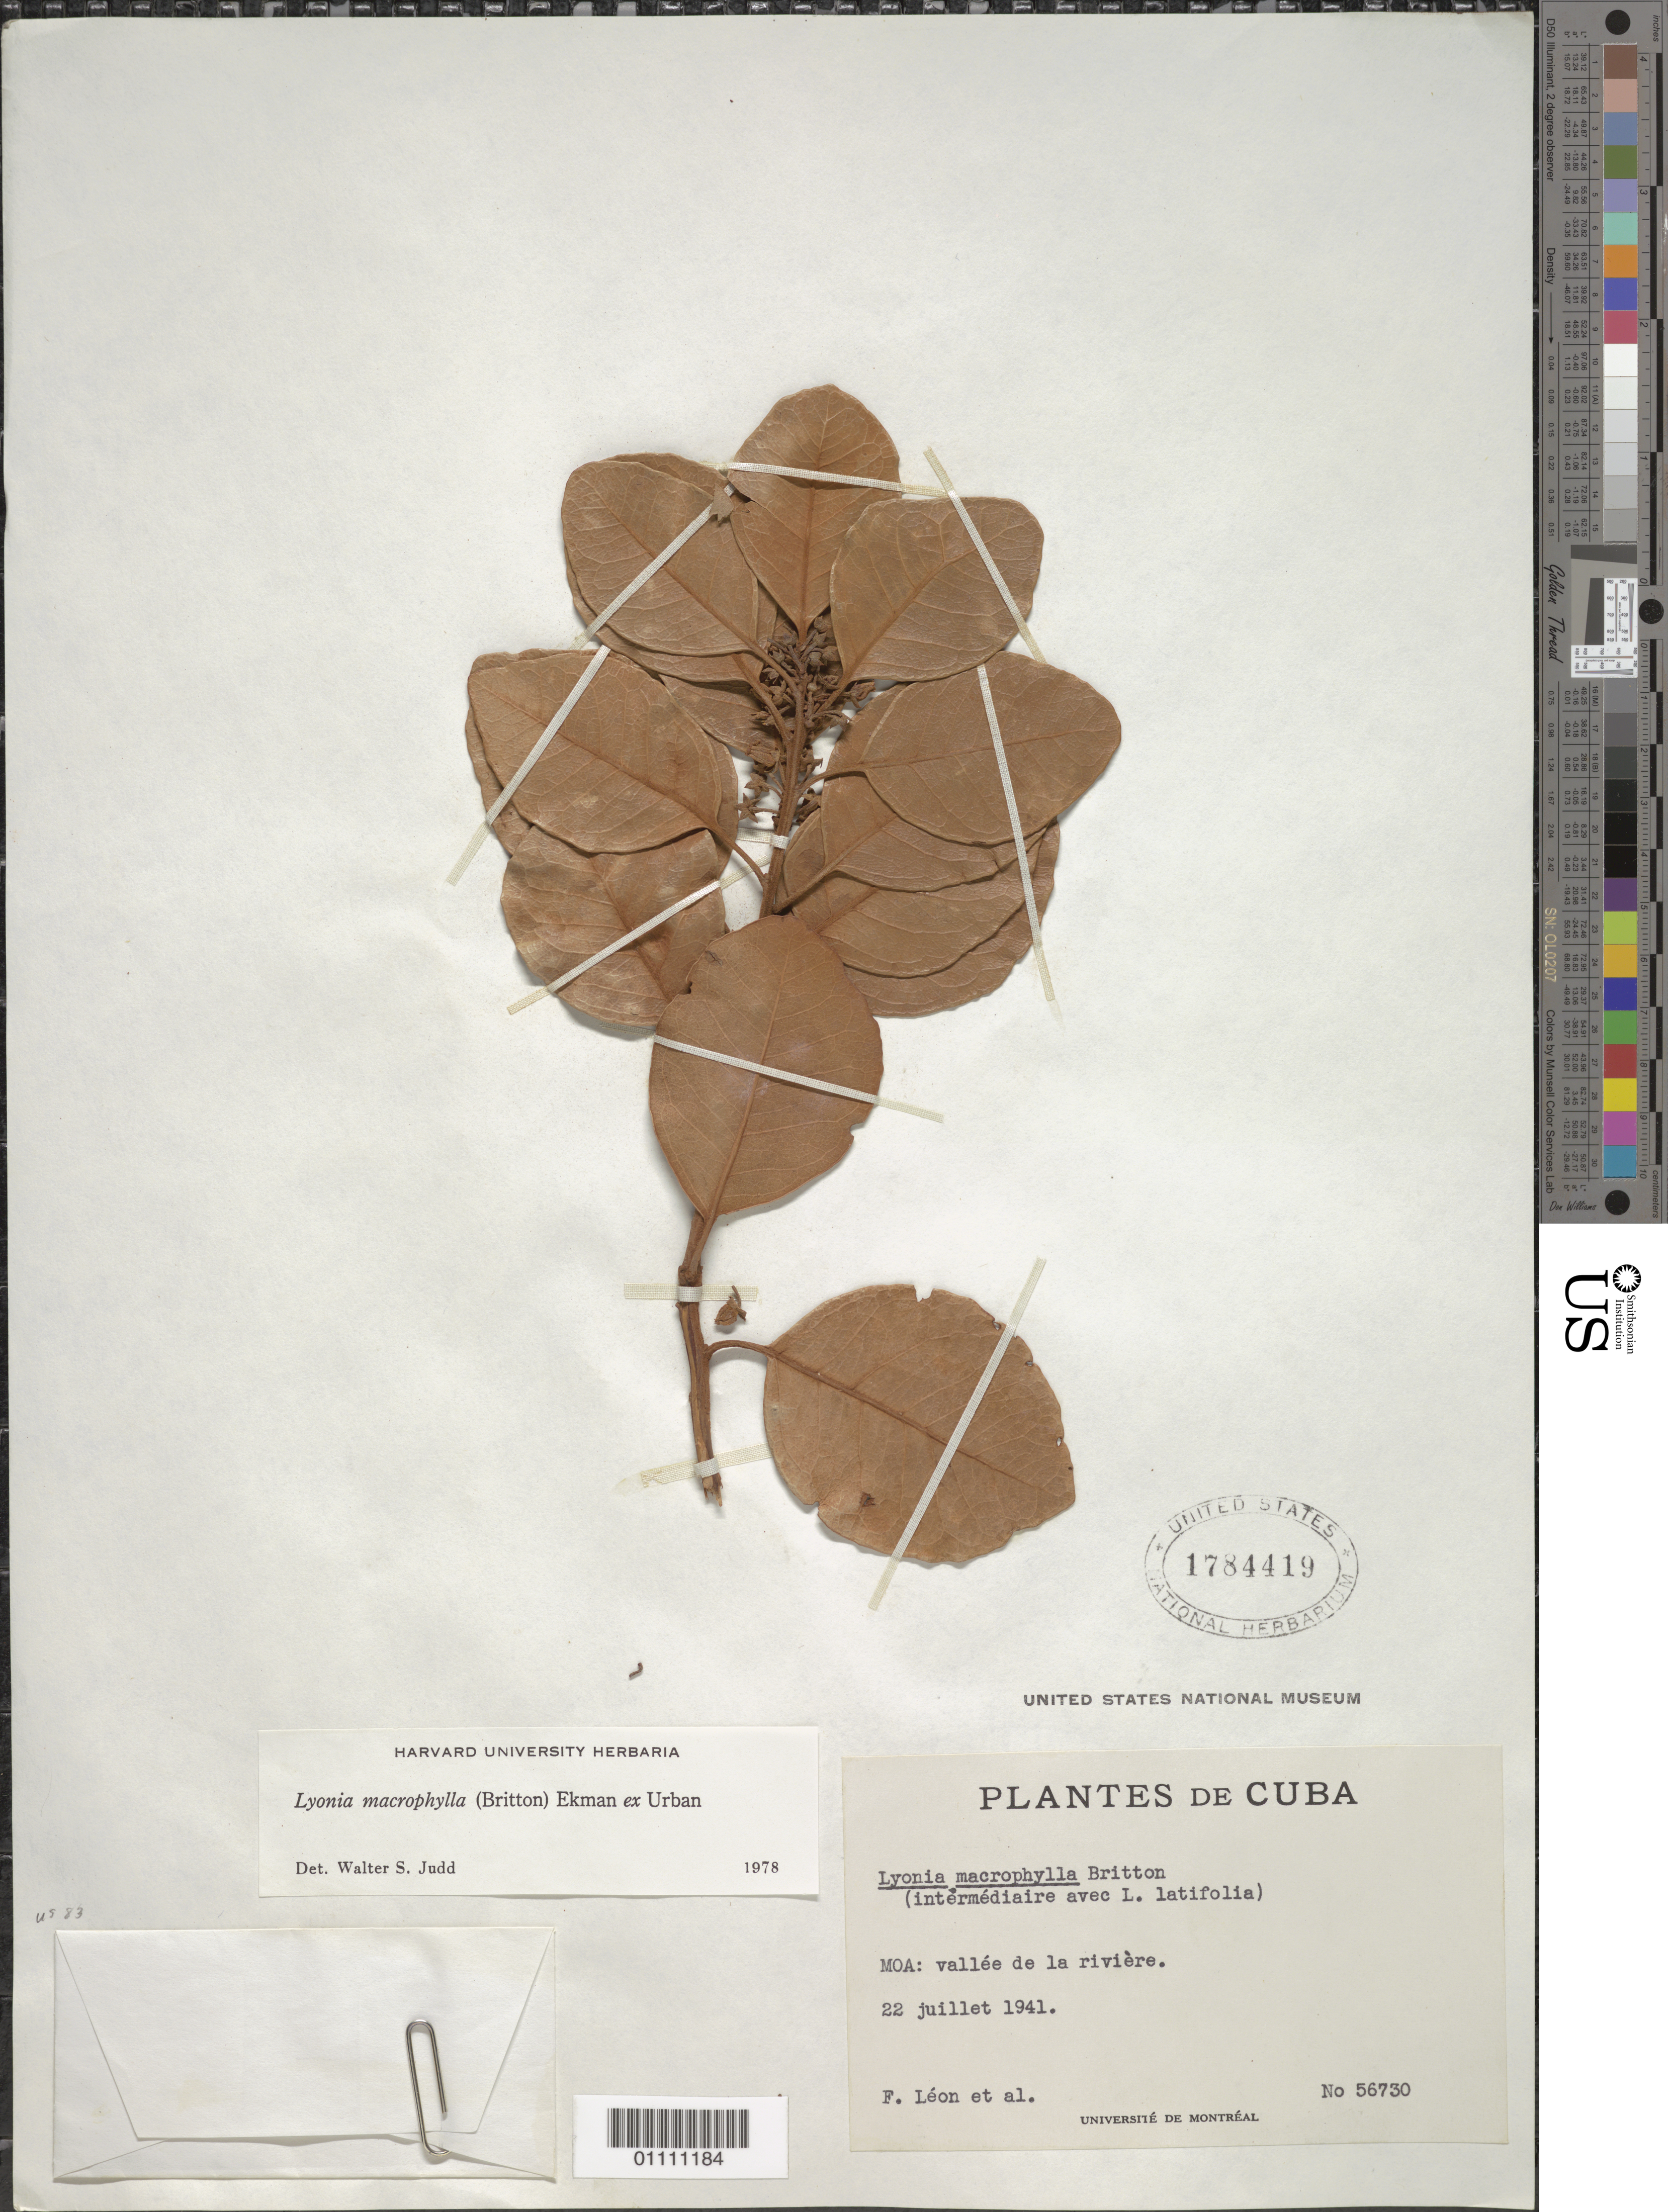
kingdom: Plantae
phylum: Tracheophyta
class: Magnoliopsida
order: Ericales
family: Ericaceae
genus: Lyonia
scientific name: Lyonia macrophylla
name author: (Britton) Ekman ex Urb.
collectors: Bro. León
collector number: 56730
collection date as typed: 22 Jul 1941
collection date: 1941-07-22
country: Cuba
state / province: Holguín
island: Cuba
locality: Moa: vallee de la riviere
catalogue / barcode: US 1784419